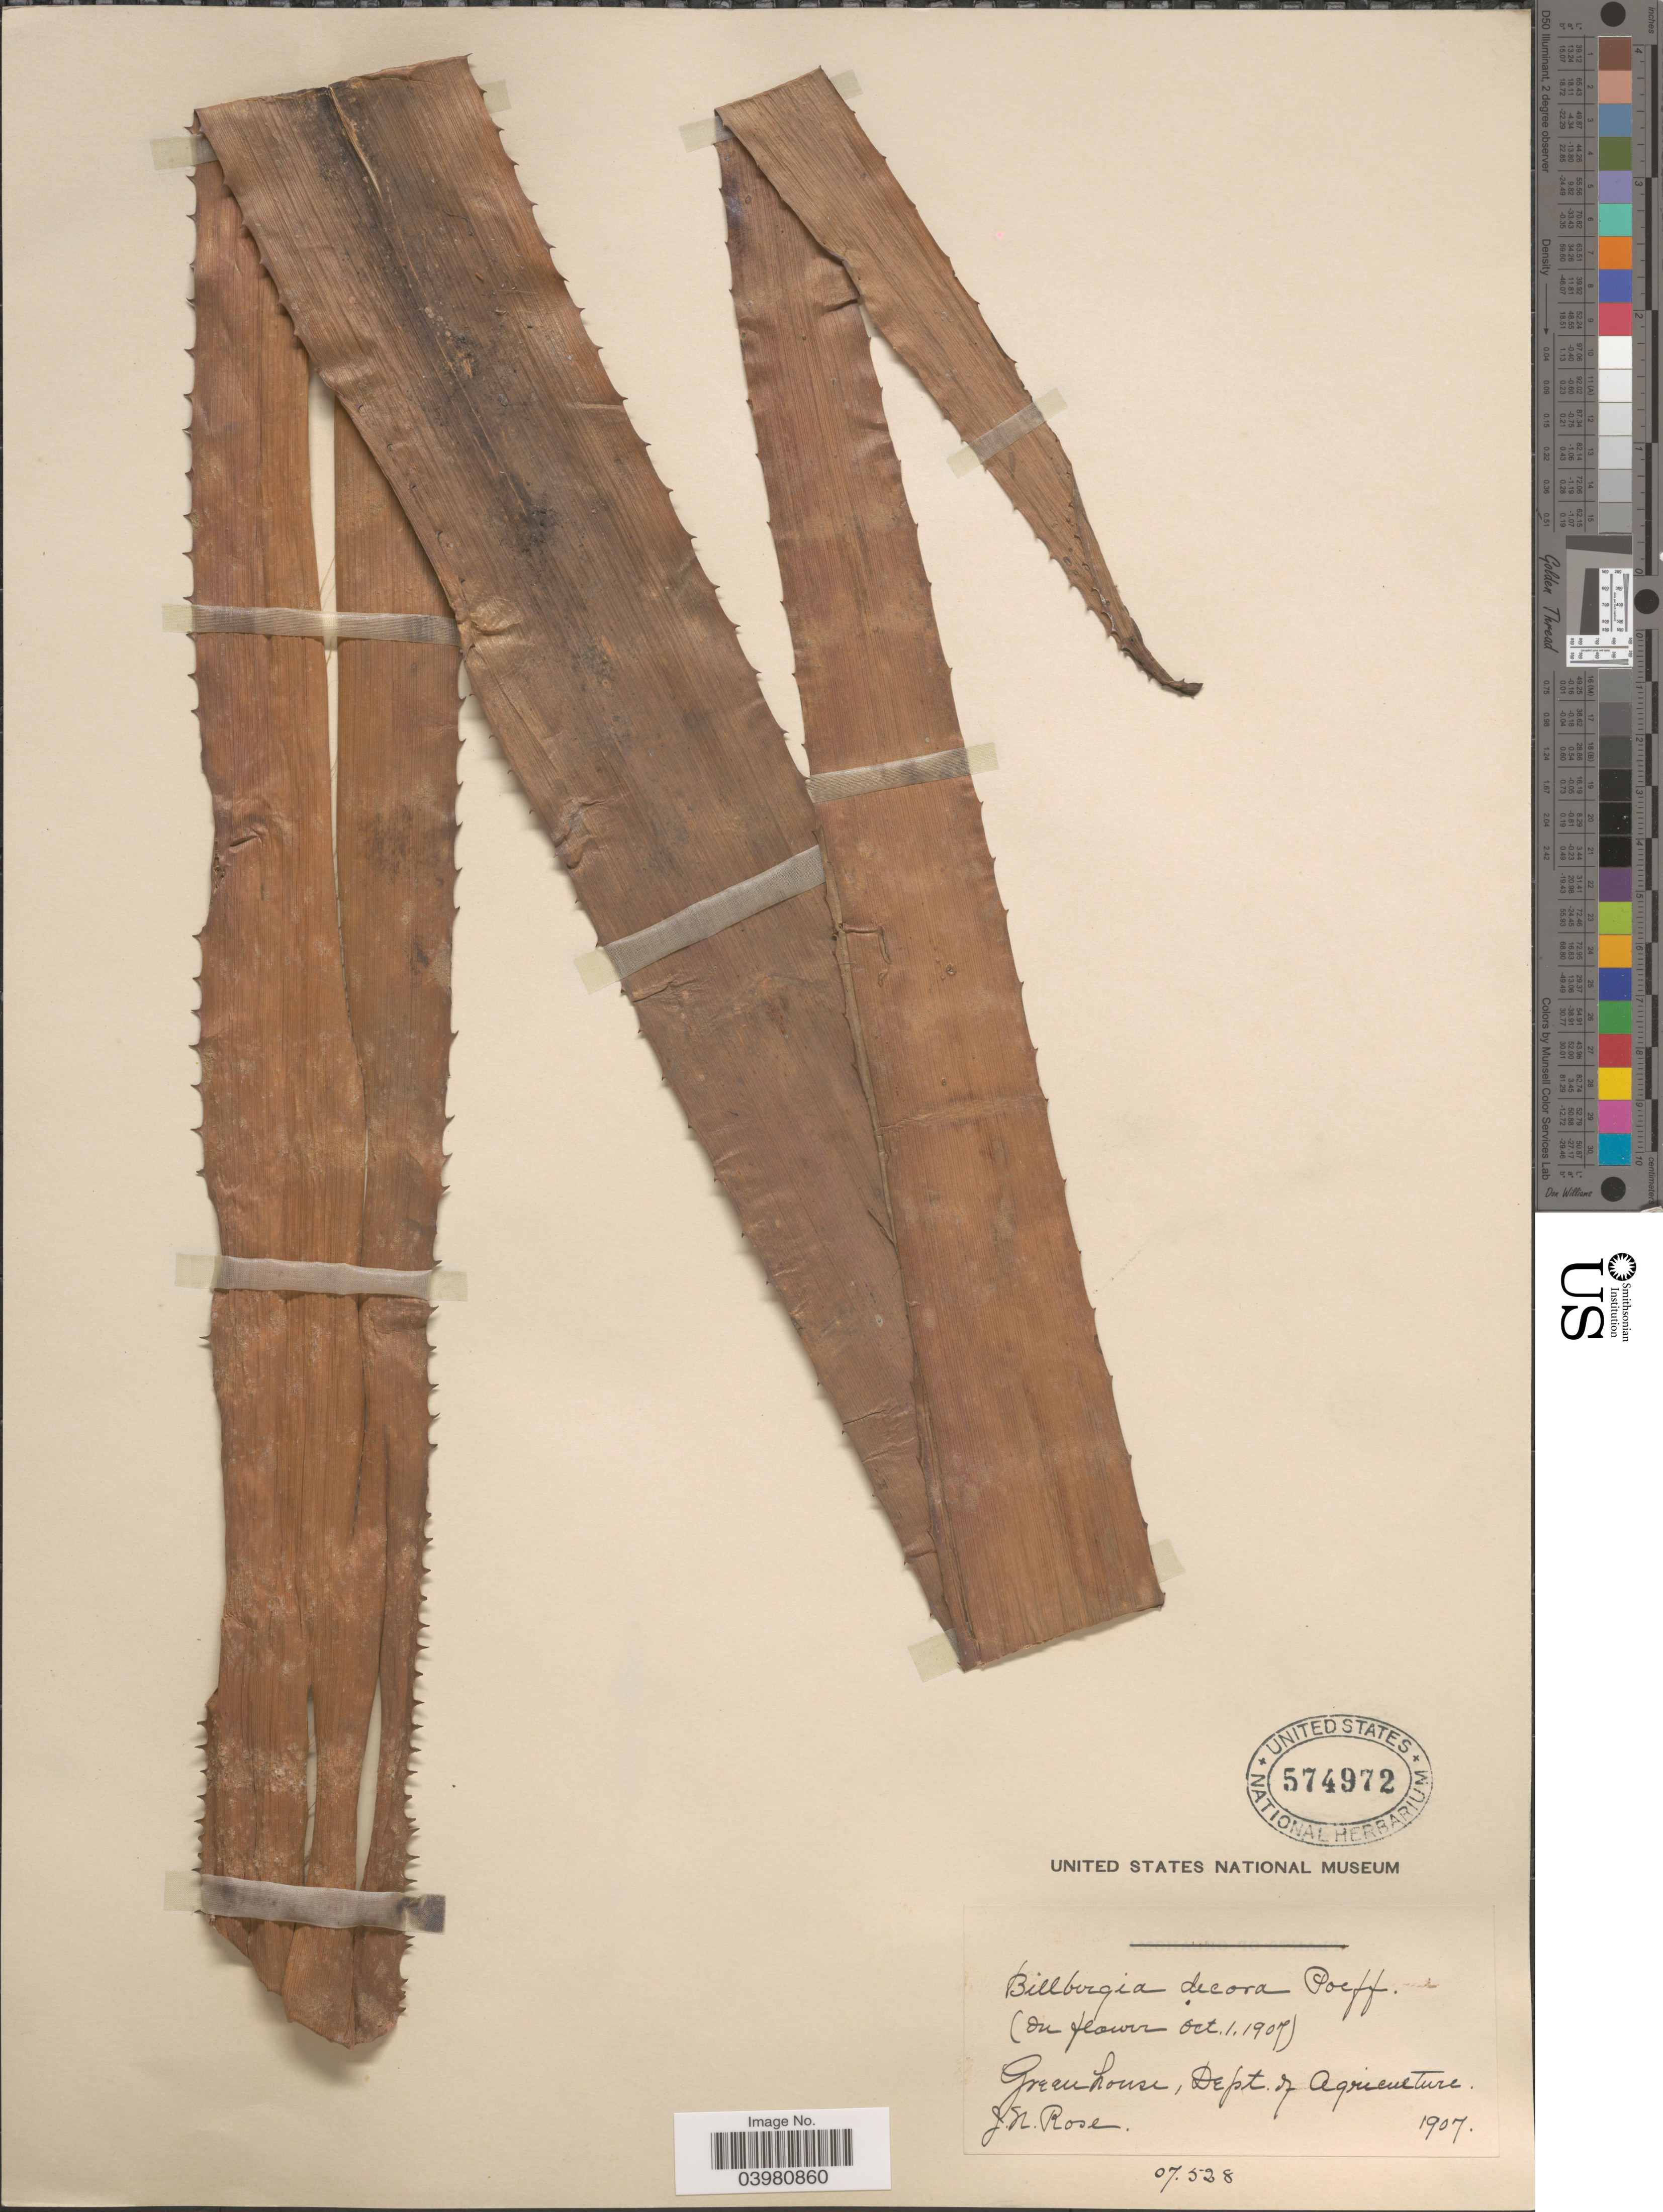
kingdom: Plantae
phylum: Tracheophyta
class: Liliopsida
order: Poales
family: Bromeliaceae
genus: Billbergia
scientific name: Billbergia thyrsoidea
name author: Mart. ex Schult. & Schult. f.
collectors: J. N. Rose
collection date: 1907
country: United States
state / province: District of Columbia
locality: Greenhouse, Dept. of Agriculture.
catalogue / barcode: US 574972